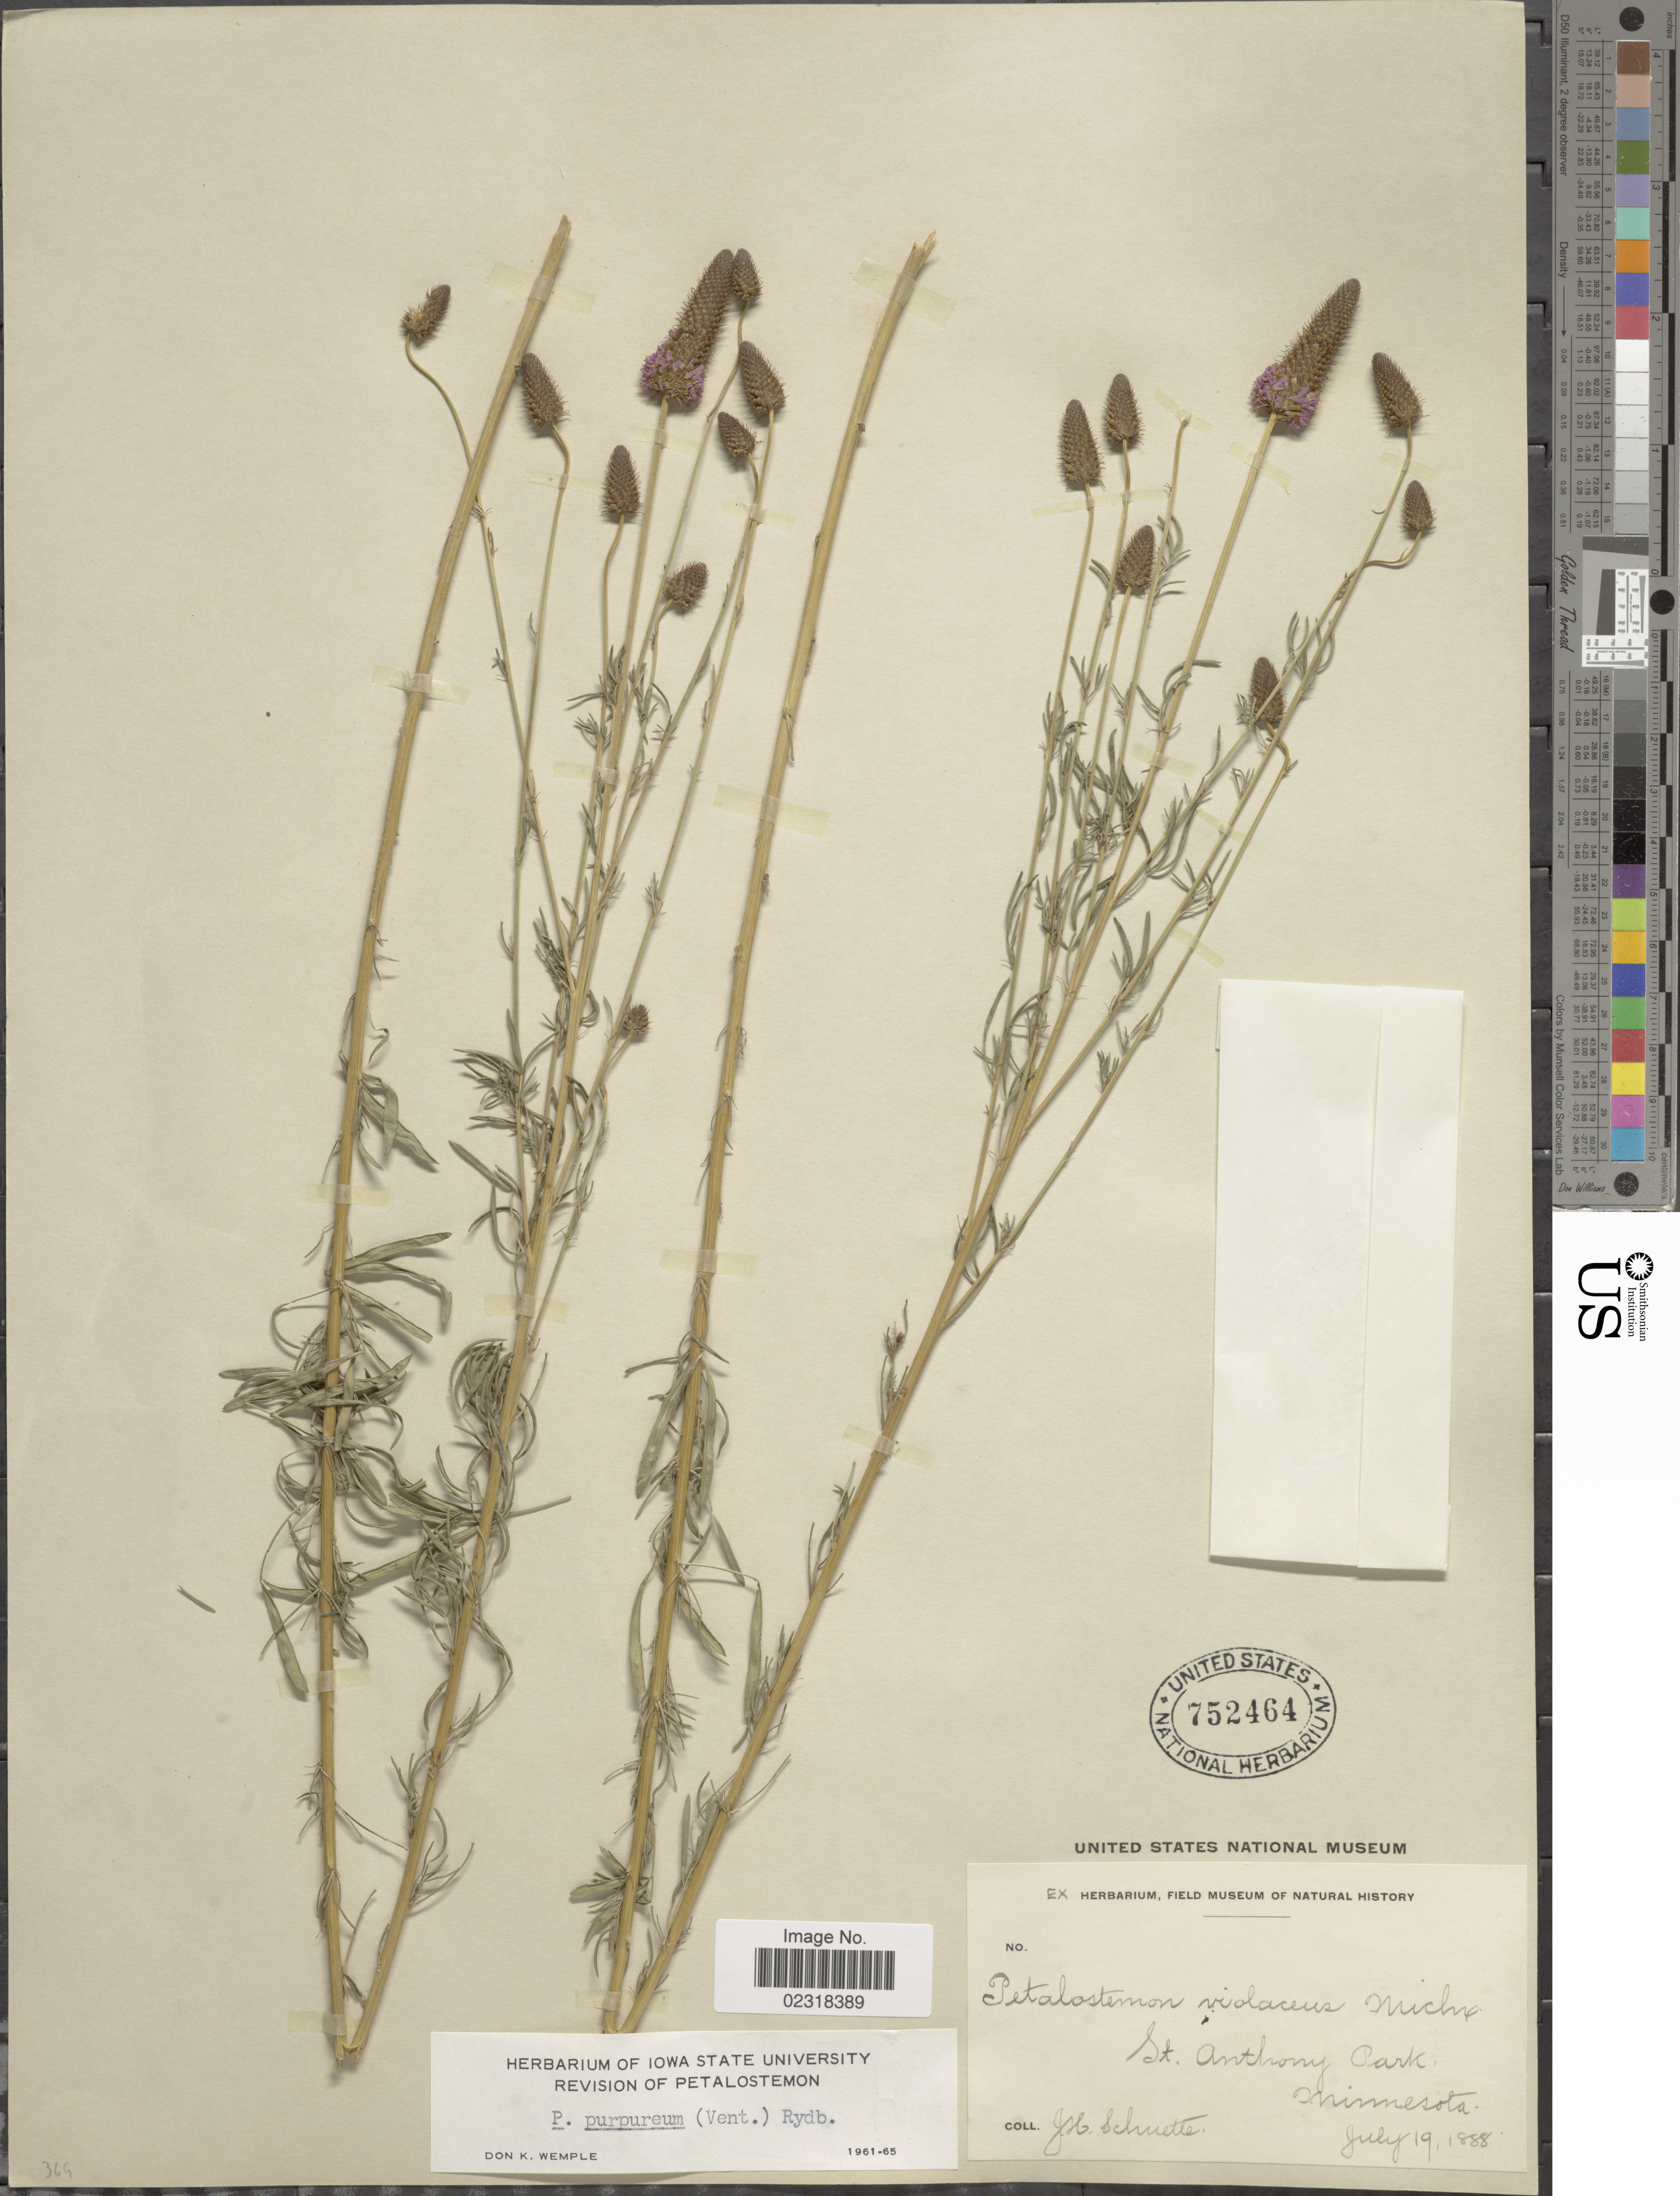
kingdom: Plantae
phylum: Tracheophyta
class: Magnoliopsida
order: Fabales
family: Fabaceae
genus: Dalea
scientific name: Dalea purpurea var. purpurea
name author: Vent.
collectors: J. H. Schuette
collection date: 1888-07-19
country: United States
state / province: Minnesota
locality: St. Anthony Park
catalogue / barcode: US 752464